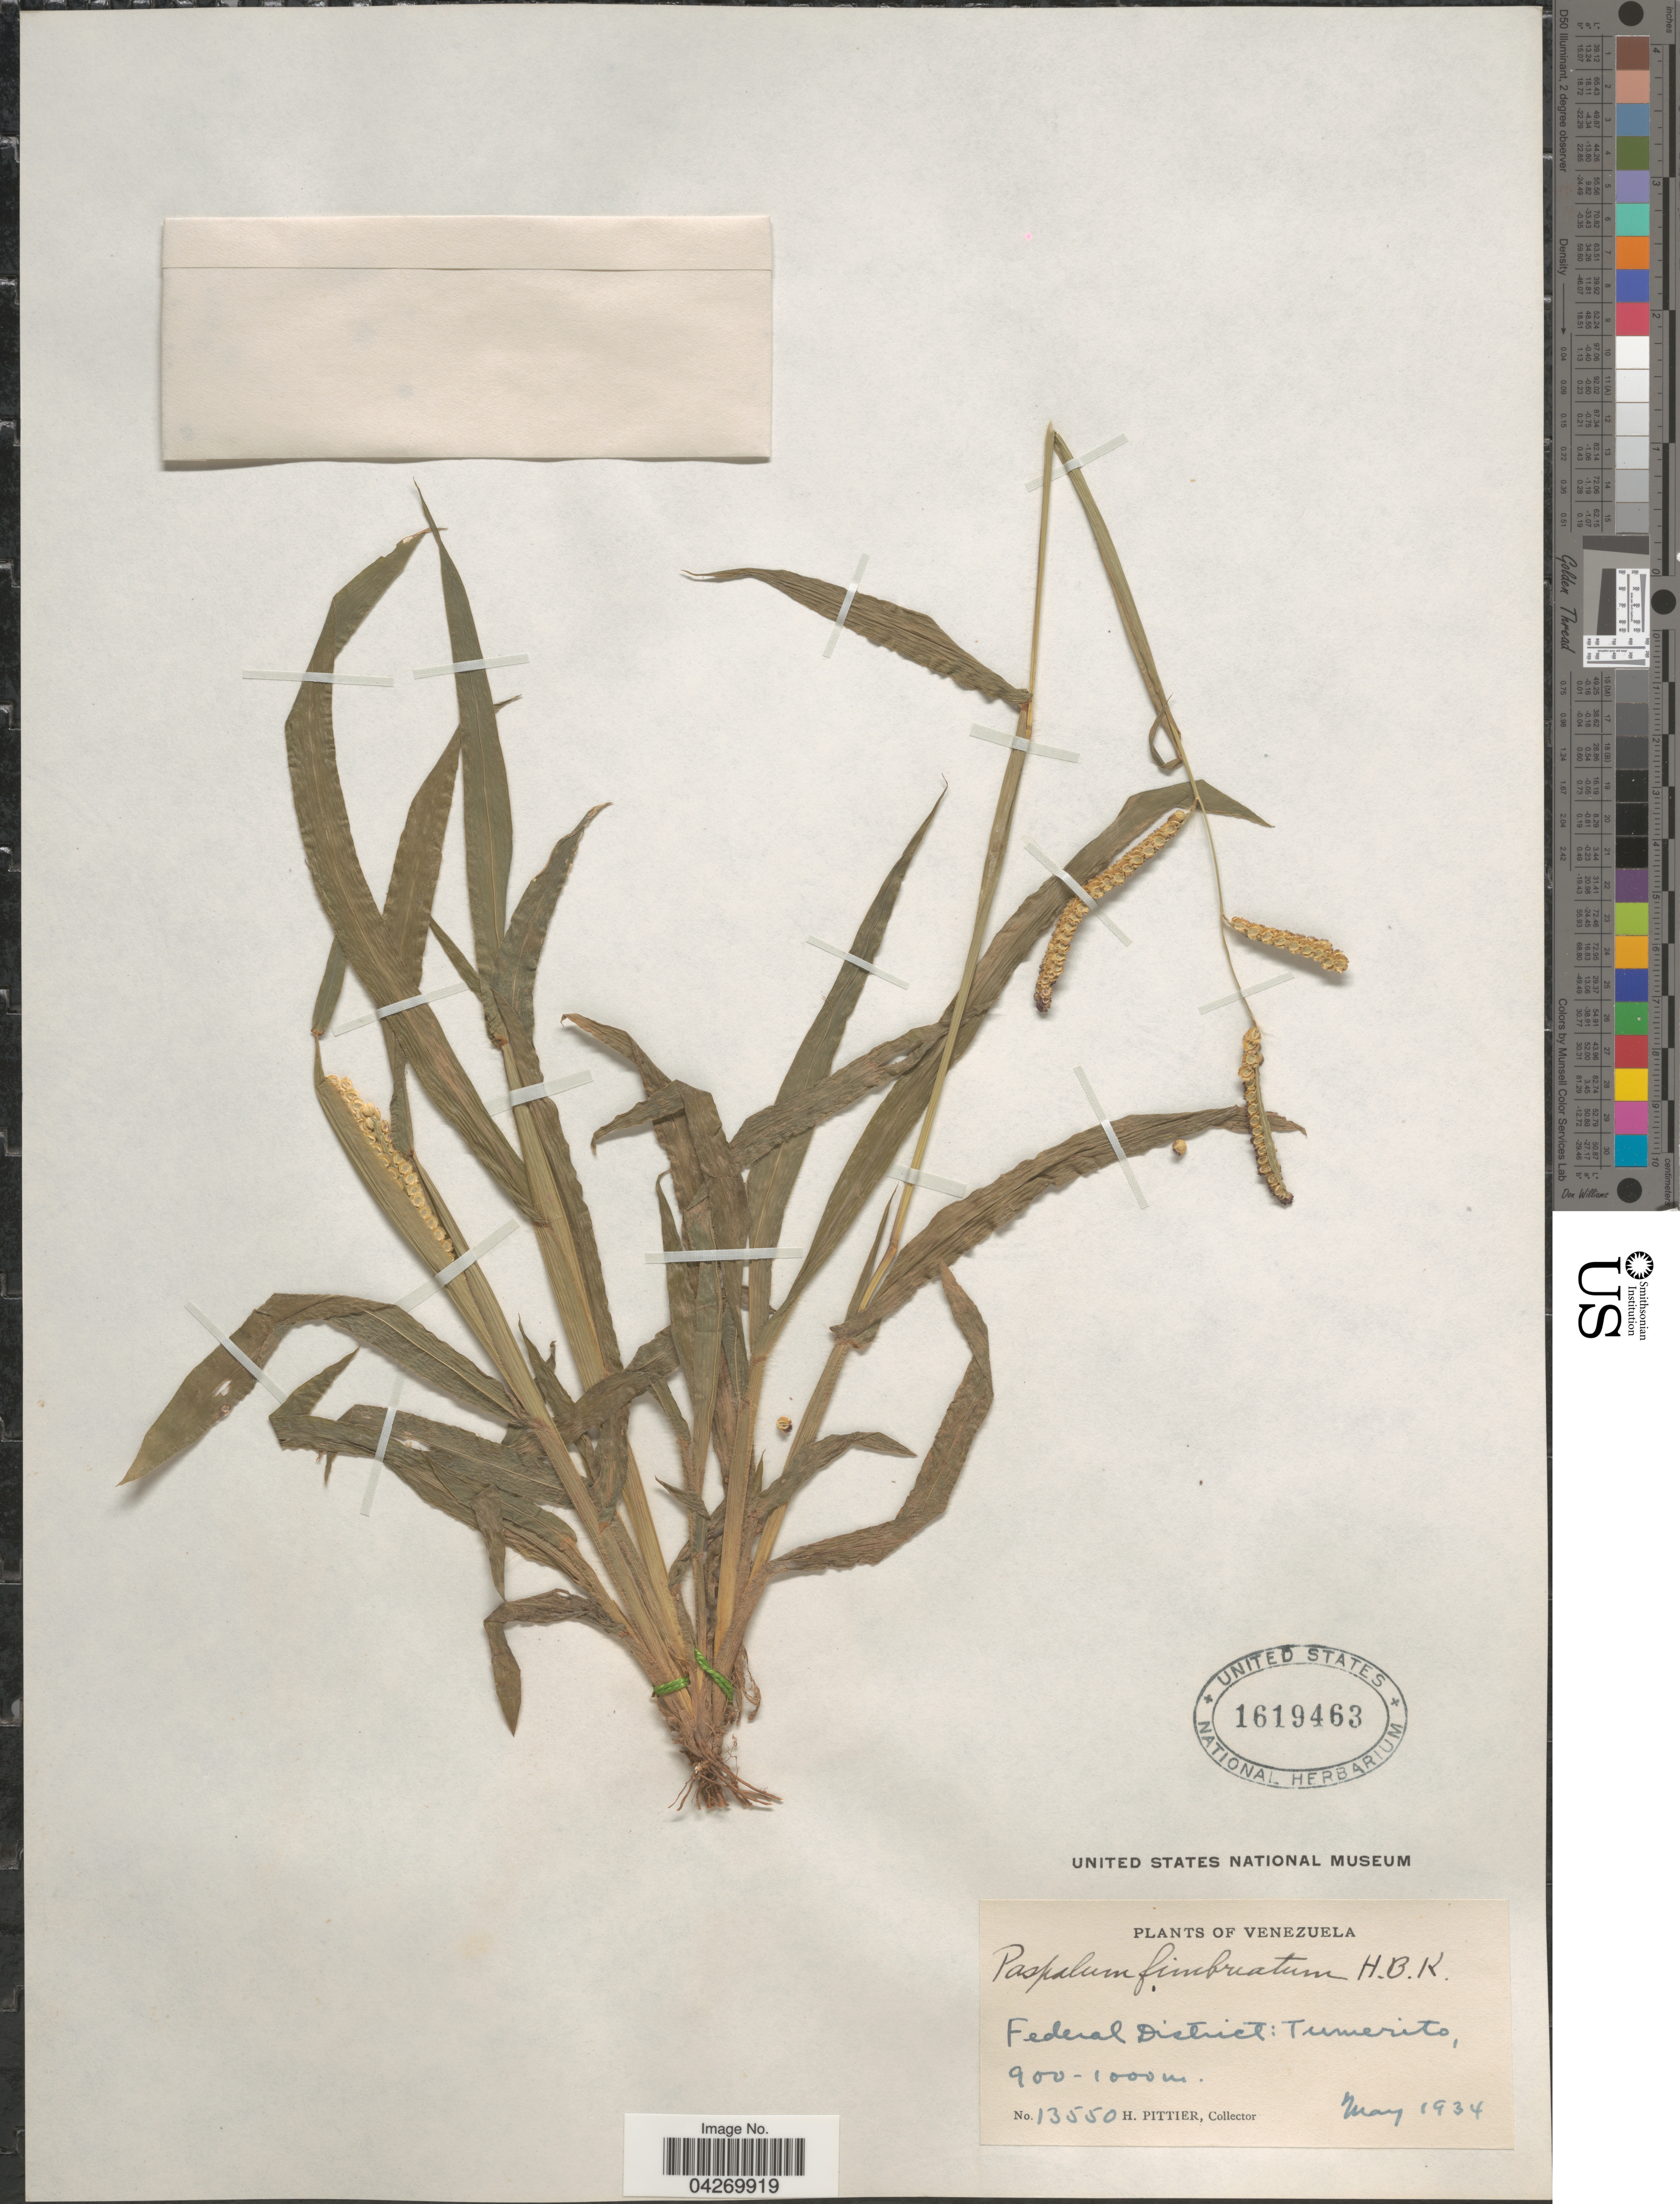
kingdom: Plantae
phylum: Tracheophyta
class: Liliopsida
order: Poales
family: Poaceae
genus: Paspalum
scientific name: Paspalum fimbriatum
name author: Kunth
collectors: H. F. Pittier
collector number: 13550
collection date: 1934-05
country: Venezuela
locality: Federal District: Tumerito.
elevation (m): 900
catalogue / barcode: US 1619463